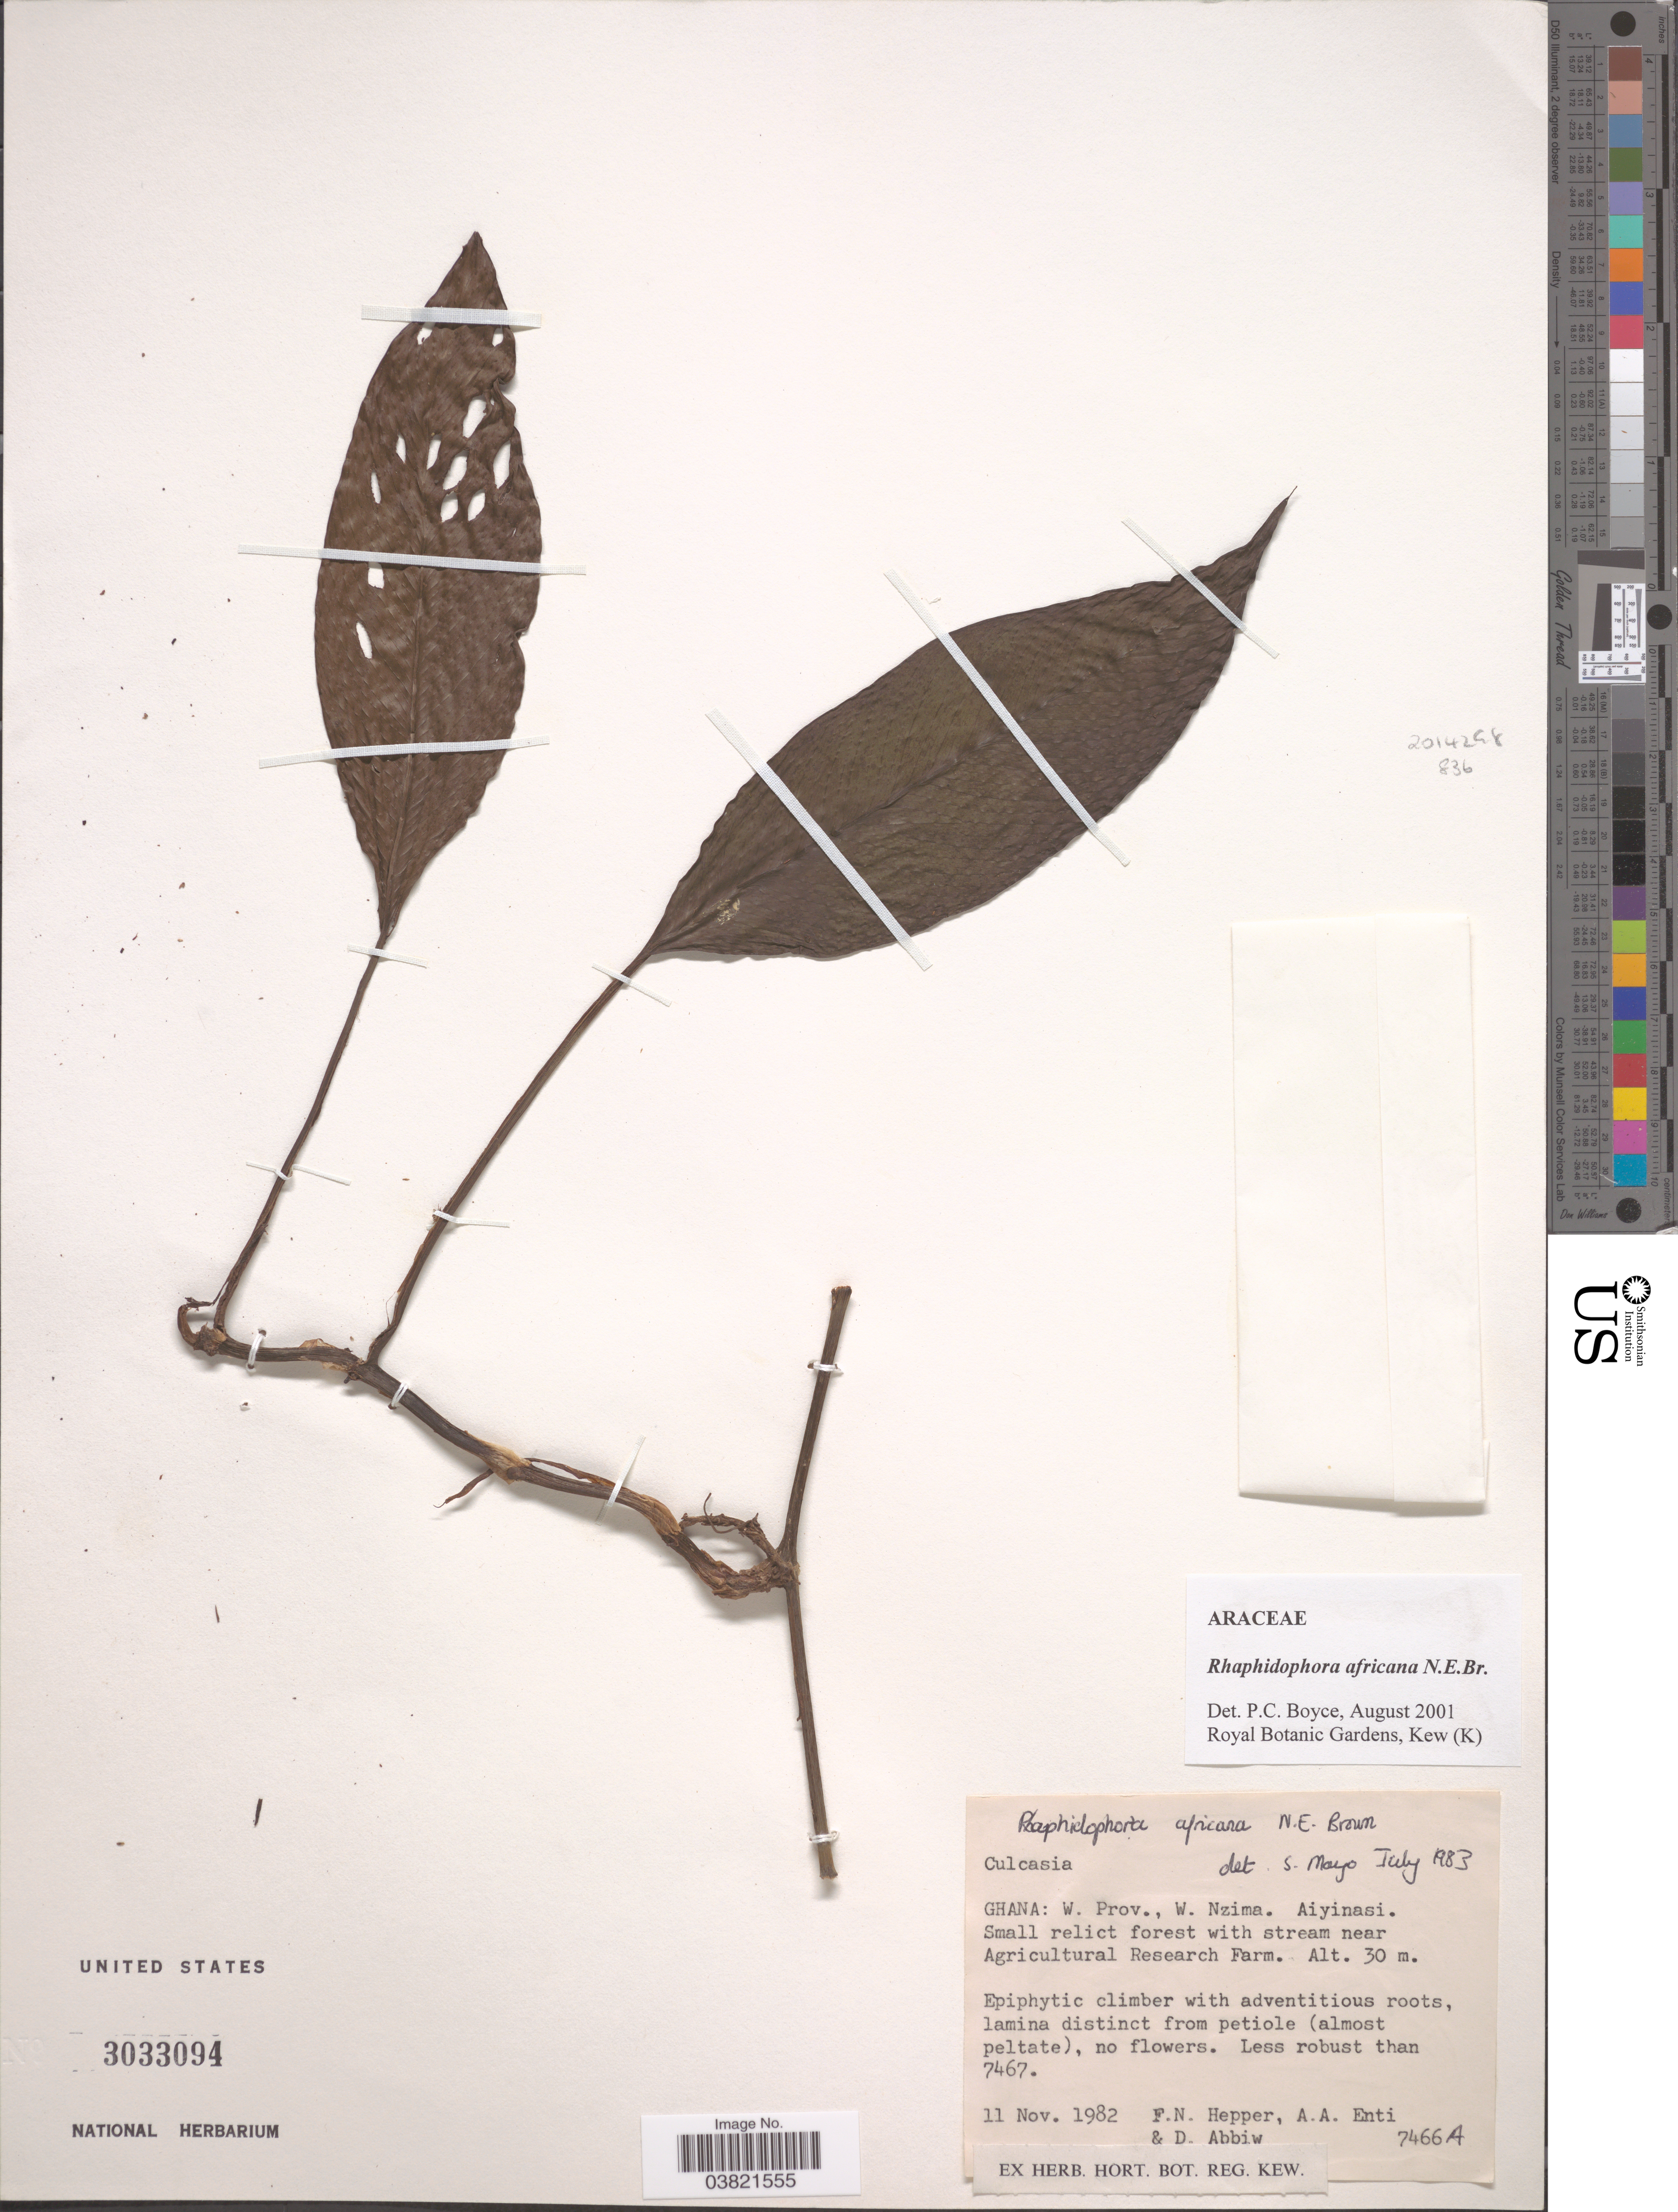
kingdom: Plantae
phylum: Tracheophyta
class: Liliopsida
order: Alismatales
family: Araceae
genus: Rhaphidophora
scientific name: Rhaphidophora africana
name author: N.E. Br.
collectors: F. Hepper, A. Enti & D. K. Abbiw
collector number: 7466A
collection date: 1982-11-11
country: Ghana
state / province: Western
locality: W. Nzima. Aiyinasi. Small relict forest with stream near Agricultural Research Farm.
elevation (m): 30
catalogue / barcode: US 3033094